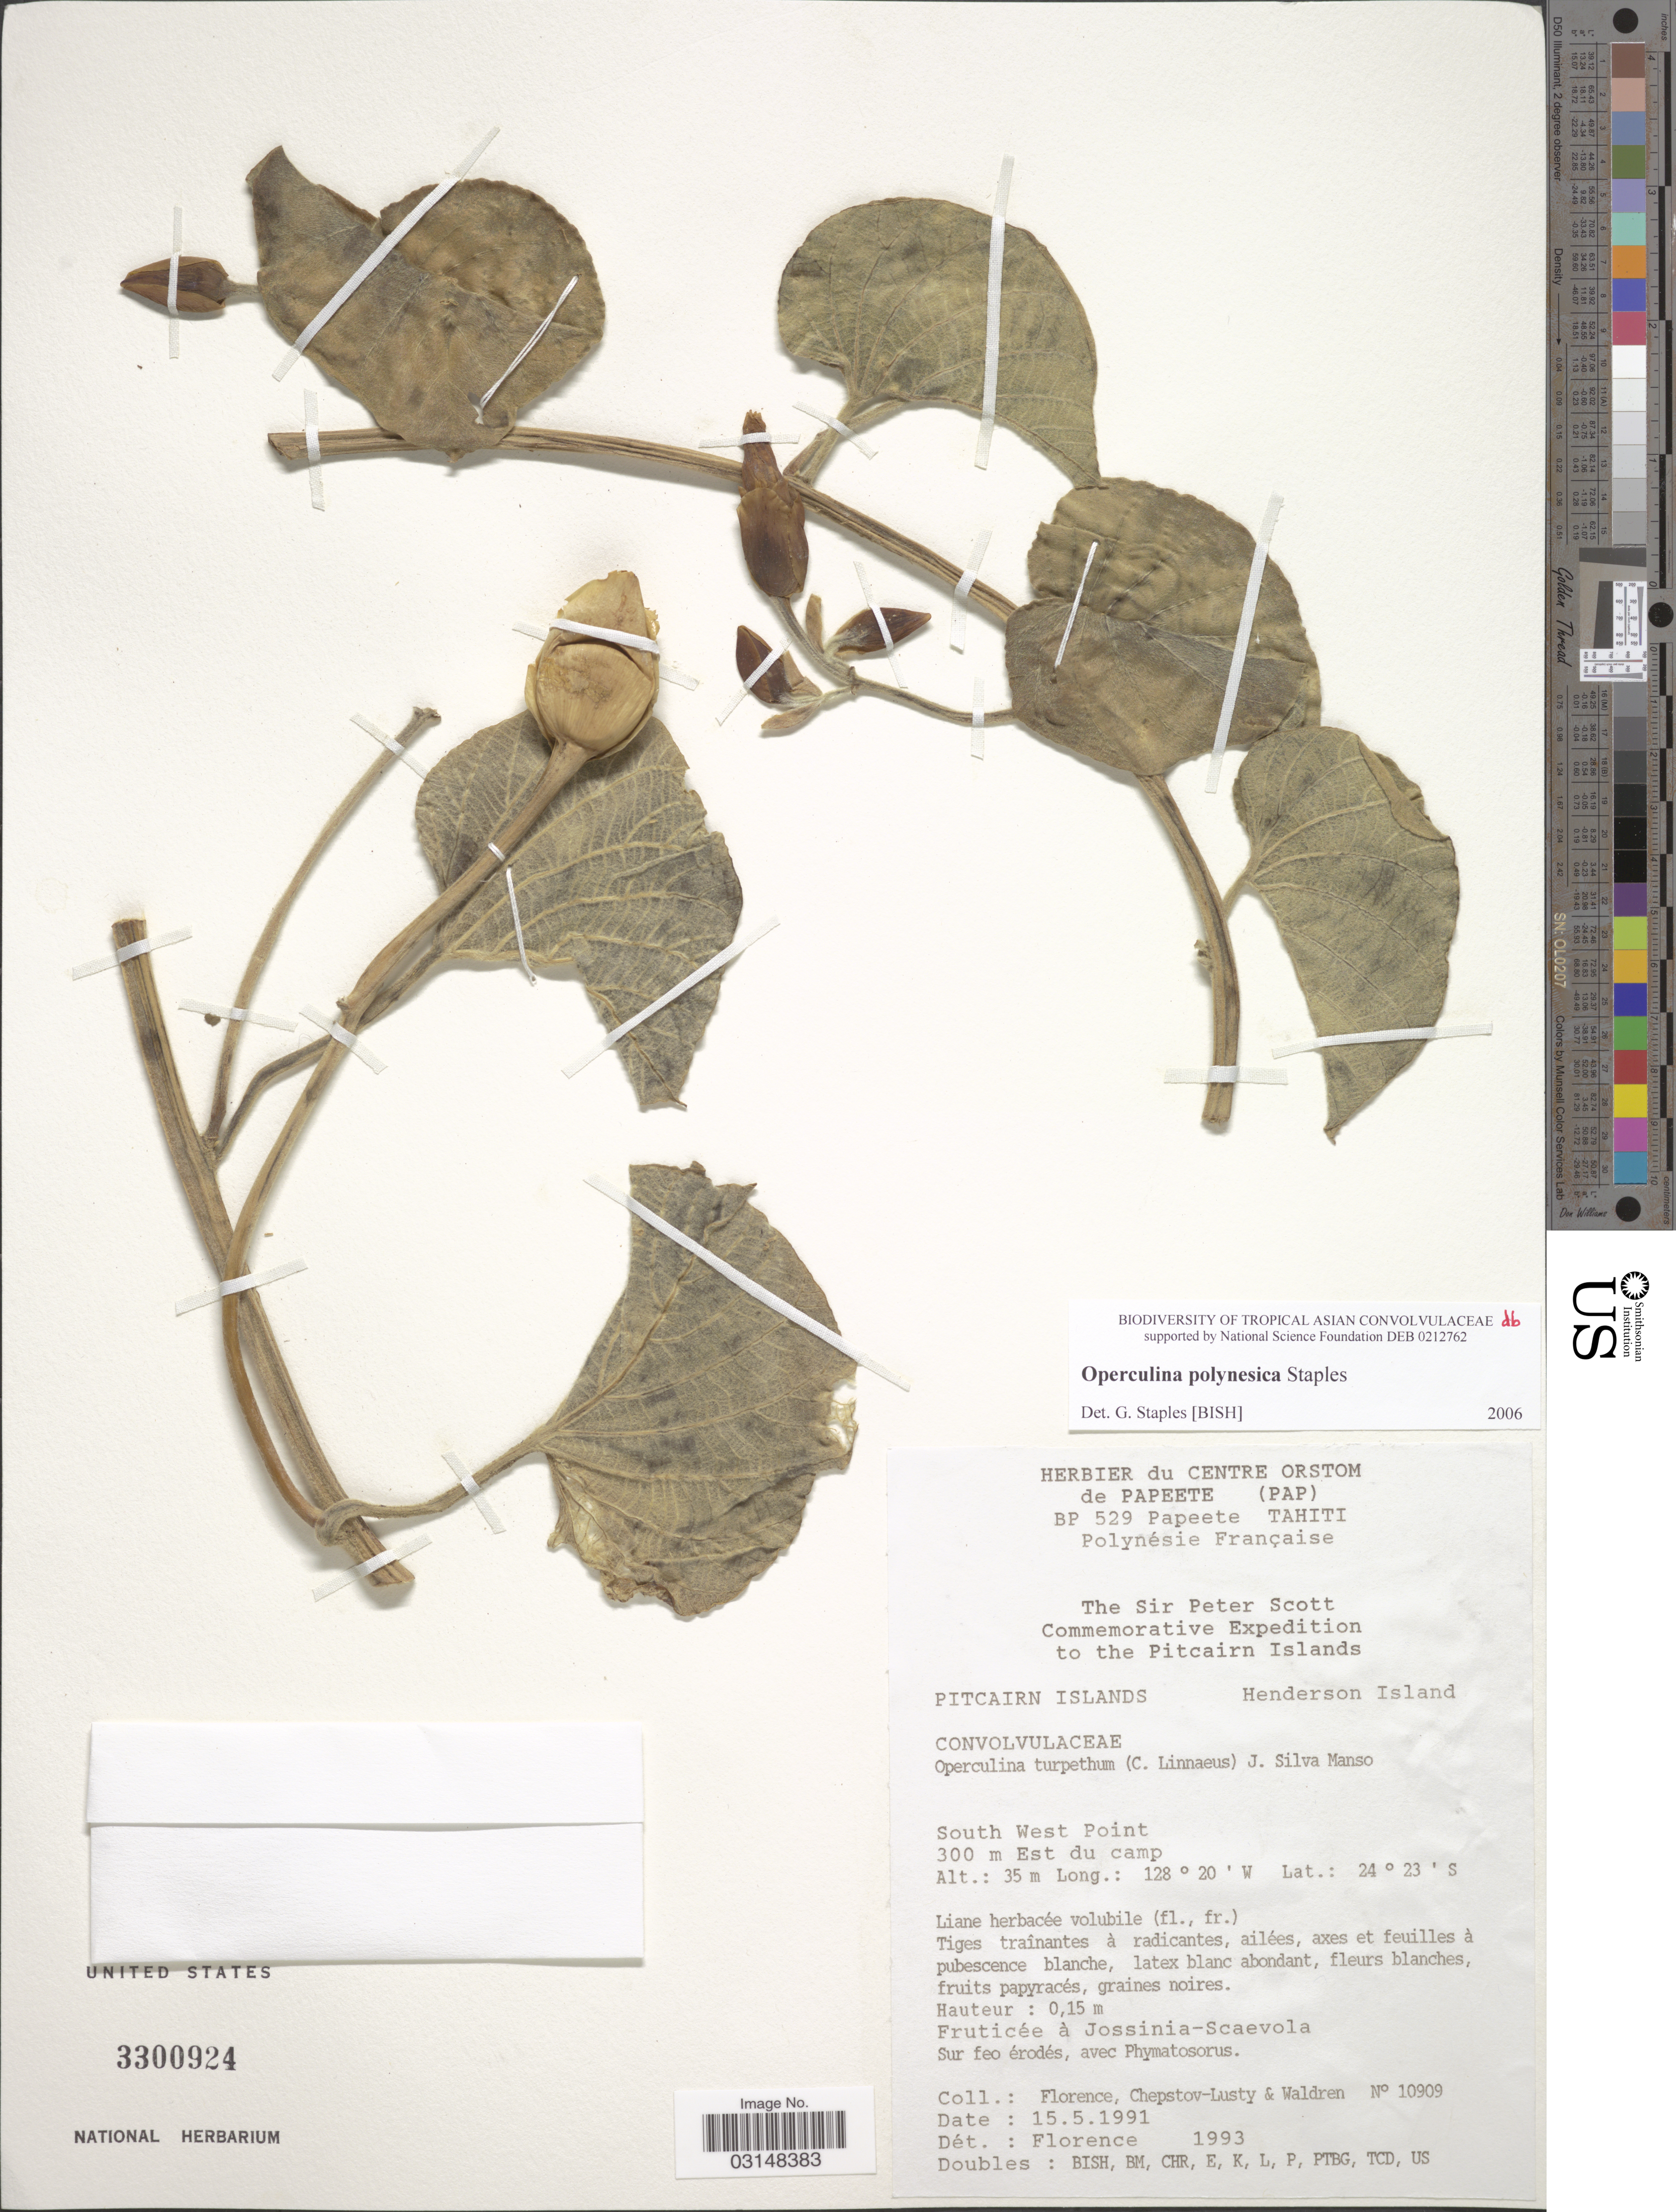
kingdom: Plantae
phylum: Tracheophyta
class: Magnoliopsida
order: Solanales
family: Convolvulaceae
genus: Operculina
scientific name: Operculina polynescia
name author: Staples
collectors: -. Florence, -. Chepstov-lusty & Waldren, --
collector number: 10909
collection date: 1991-05-15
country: Pitcairn Islands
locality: Henderson Island, South West Point, 300 m Est du camp.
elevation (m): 35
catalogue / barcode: US 3300924